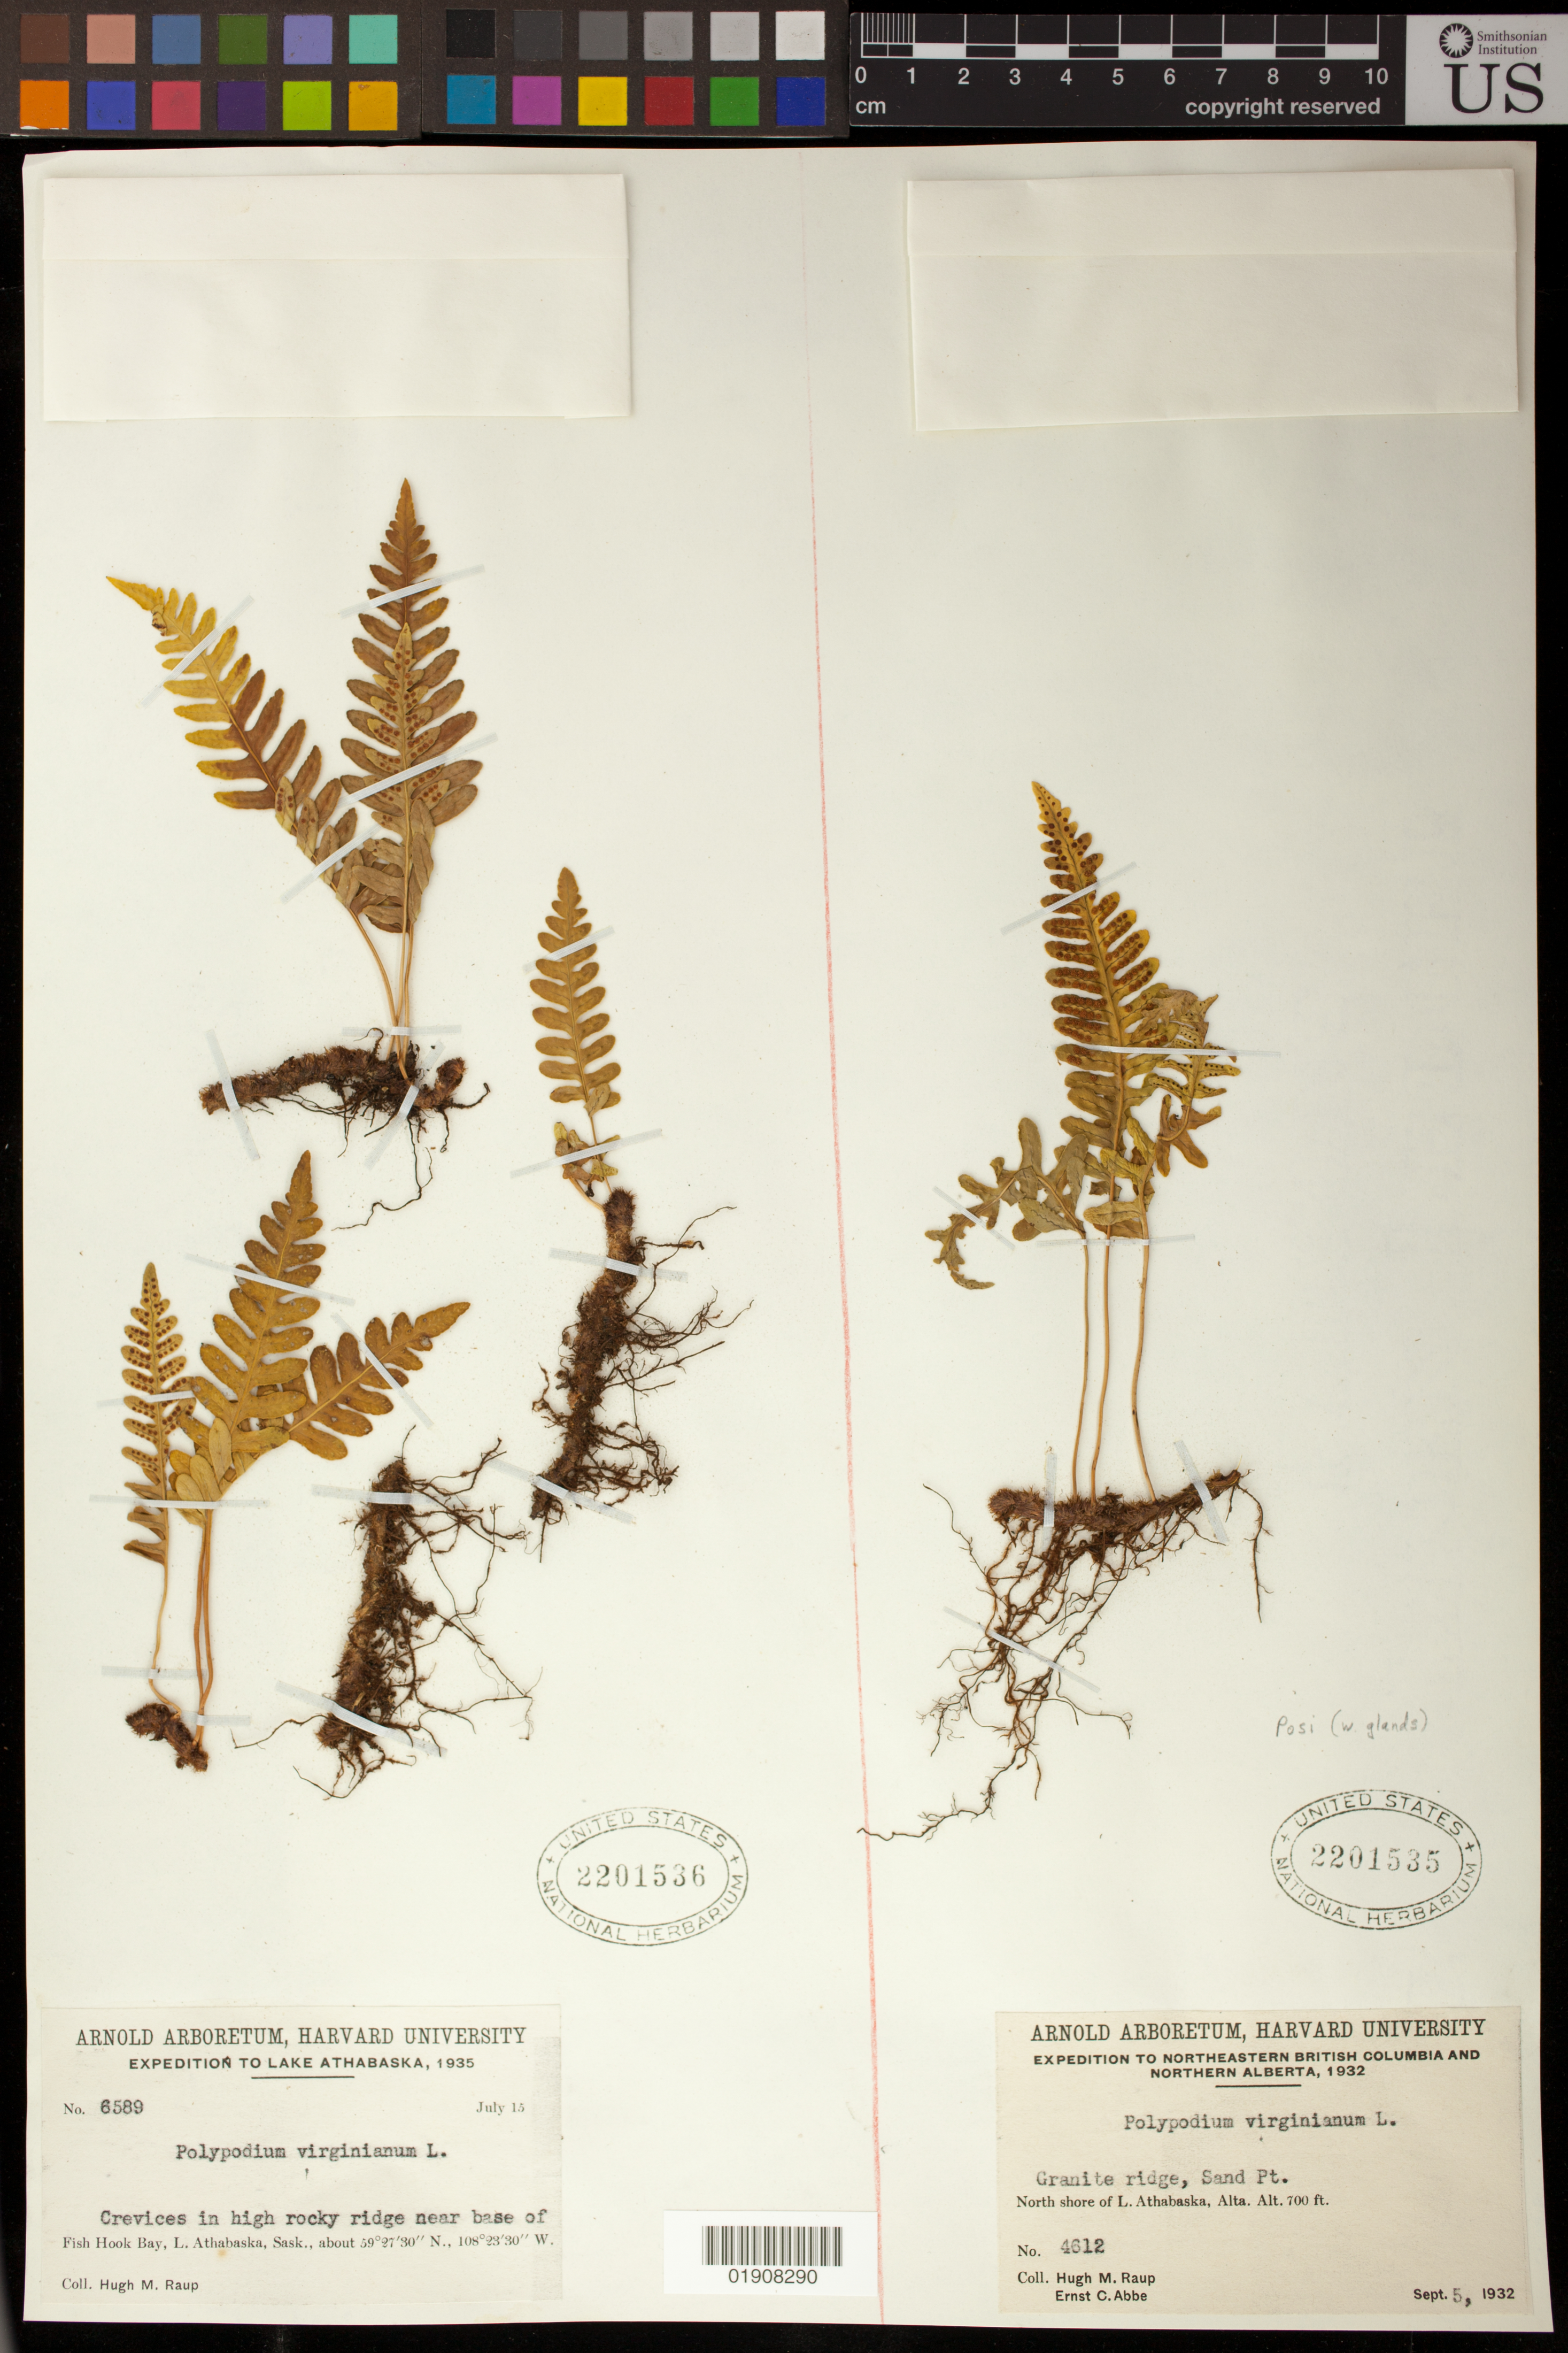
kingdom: Plantae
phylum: Tracheophyta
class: Polypodiopsida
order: Polypodiales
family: Polypodiaceae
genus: Polypodium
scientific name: Polypodium sibiricum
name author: Sipliv.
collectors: H. Raup & E. C. Abbe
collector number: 4612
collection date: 1932-09-05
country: Canada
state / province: Alberta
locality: Sand Pt. North shore of Lake Athabaska, Alta.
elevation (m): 213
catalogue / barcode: US 2201535